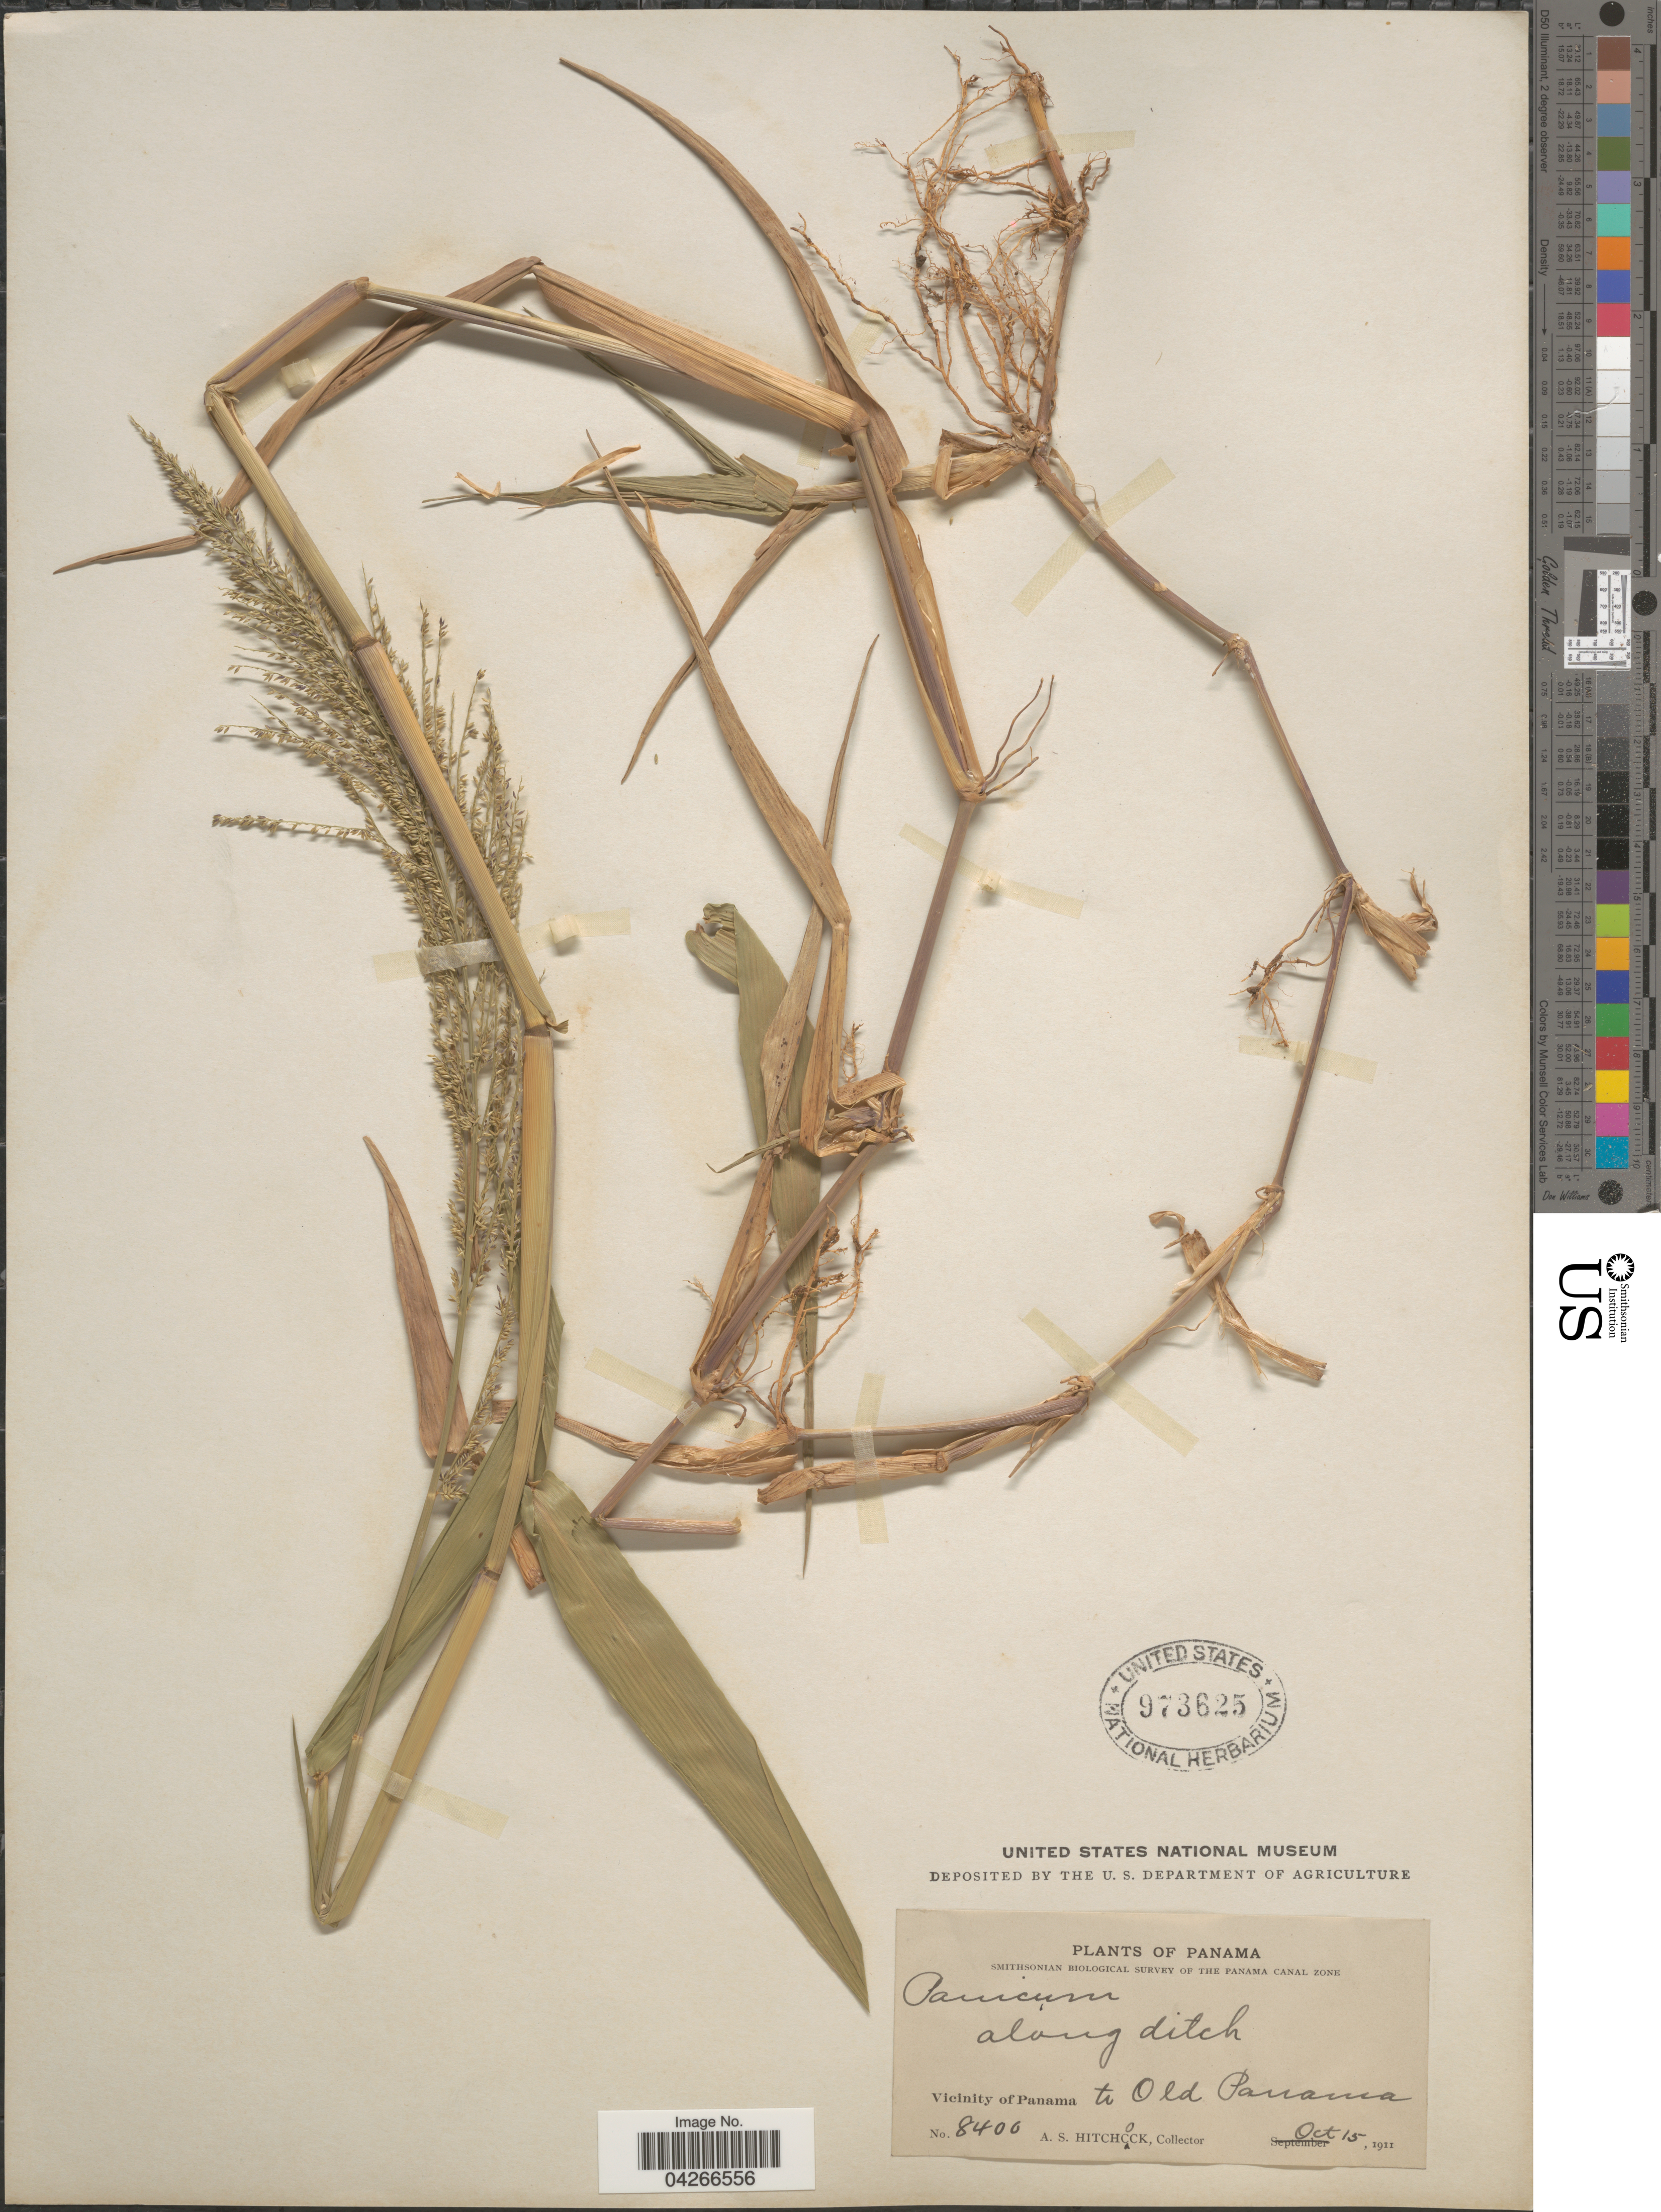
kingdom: Plantae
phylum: Tracheophyta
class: Liliopsida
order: Poales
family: Poaceae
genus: Paspalum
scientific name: Paspalum langei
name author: (E. Fourn.) Nash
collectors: A. S. Hitchcock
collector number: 8406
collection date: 1911-10-15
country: Panama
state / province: Panamá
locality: Smithsonian Biological Survey of the Panama Canal Zone. Vicinity of Panama to Old Panama.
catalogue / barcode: US 973625